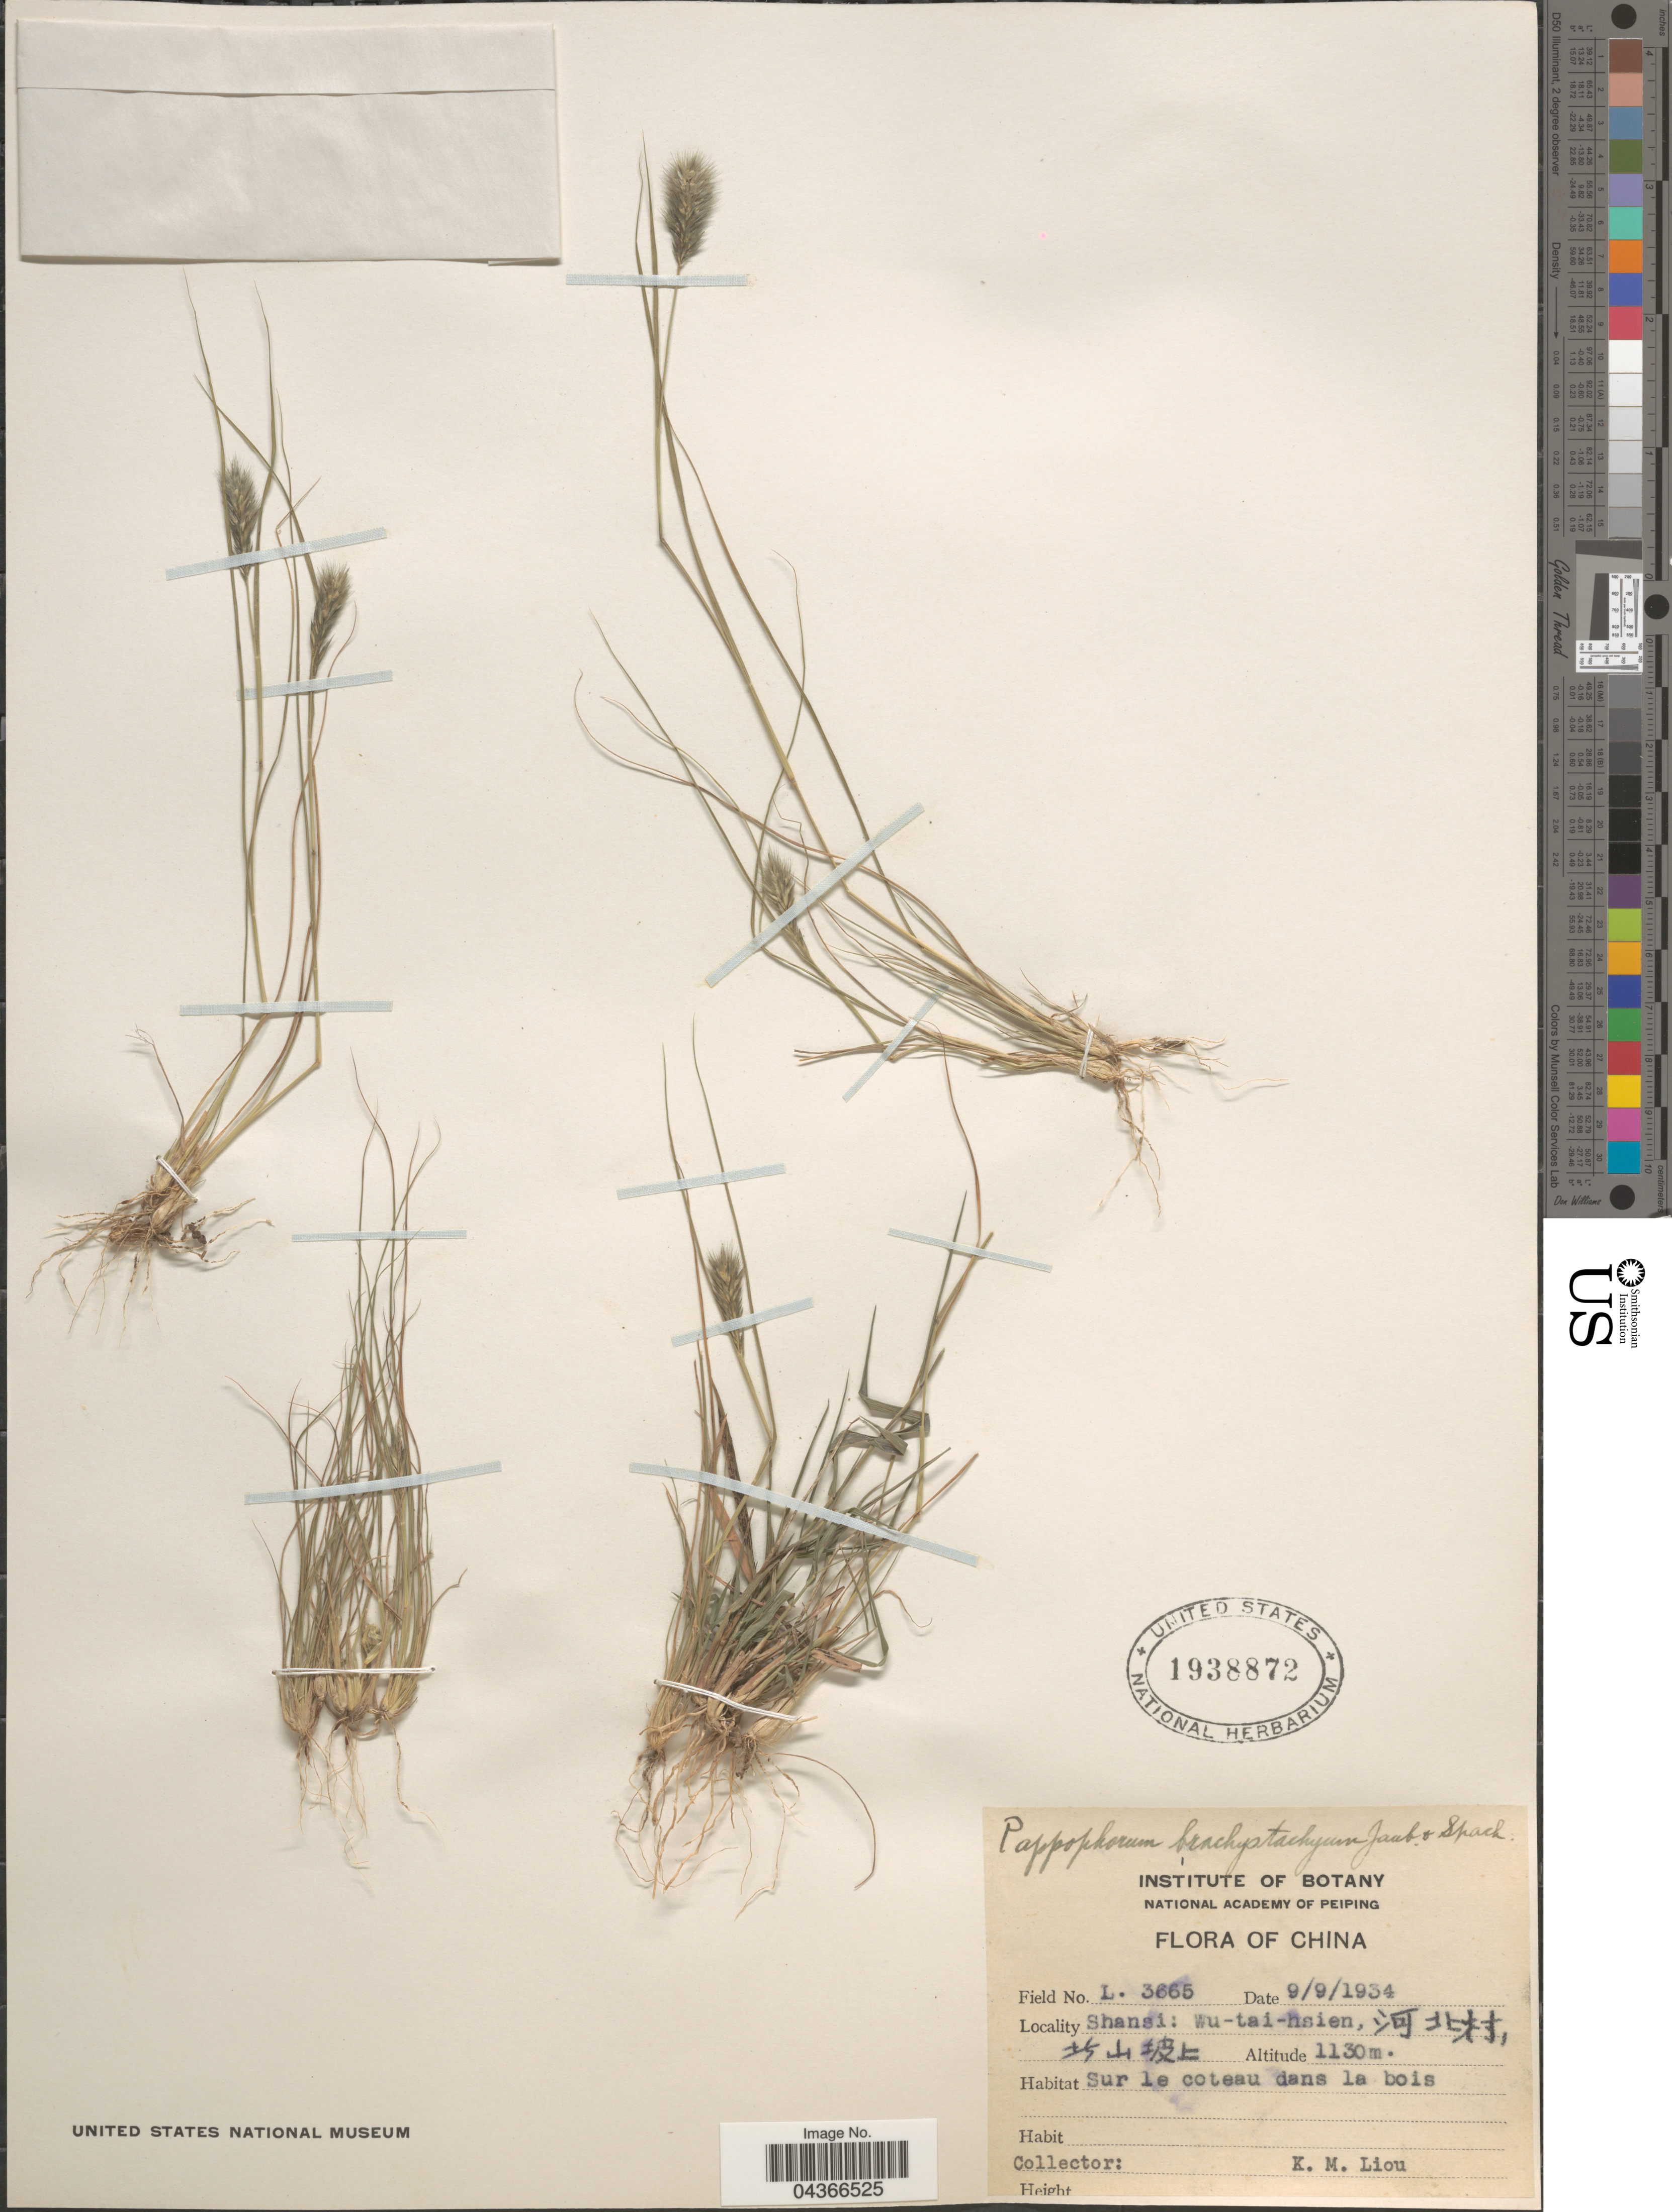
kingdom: Plantae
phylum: Tracheophyta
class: Liliopsida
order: Poales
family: Poaceae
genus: Enneapogon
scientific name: Enneapogon desvauxii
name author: P. Beauv.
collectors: K. M. Liou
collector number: L.3665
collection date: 1934-09-09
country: China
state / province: Shanxi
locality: Shansi: Wu-tai-hsien, X. Sur le coteau dans la bois.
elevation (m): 1130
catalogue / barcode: US 1938872